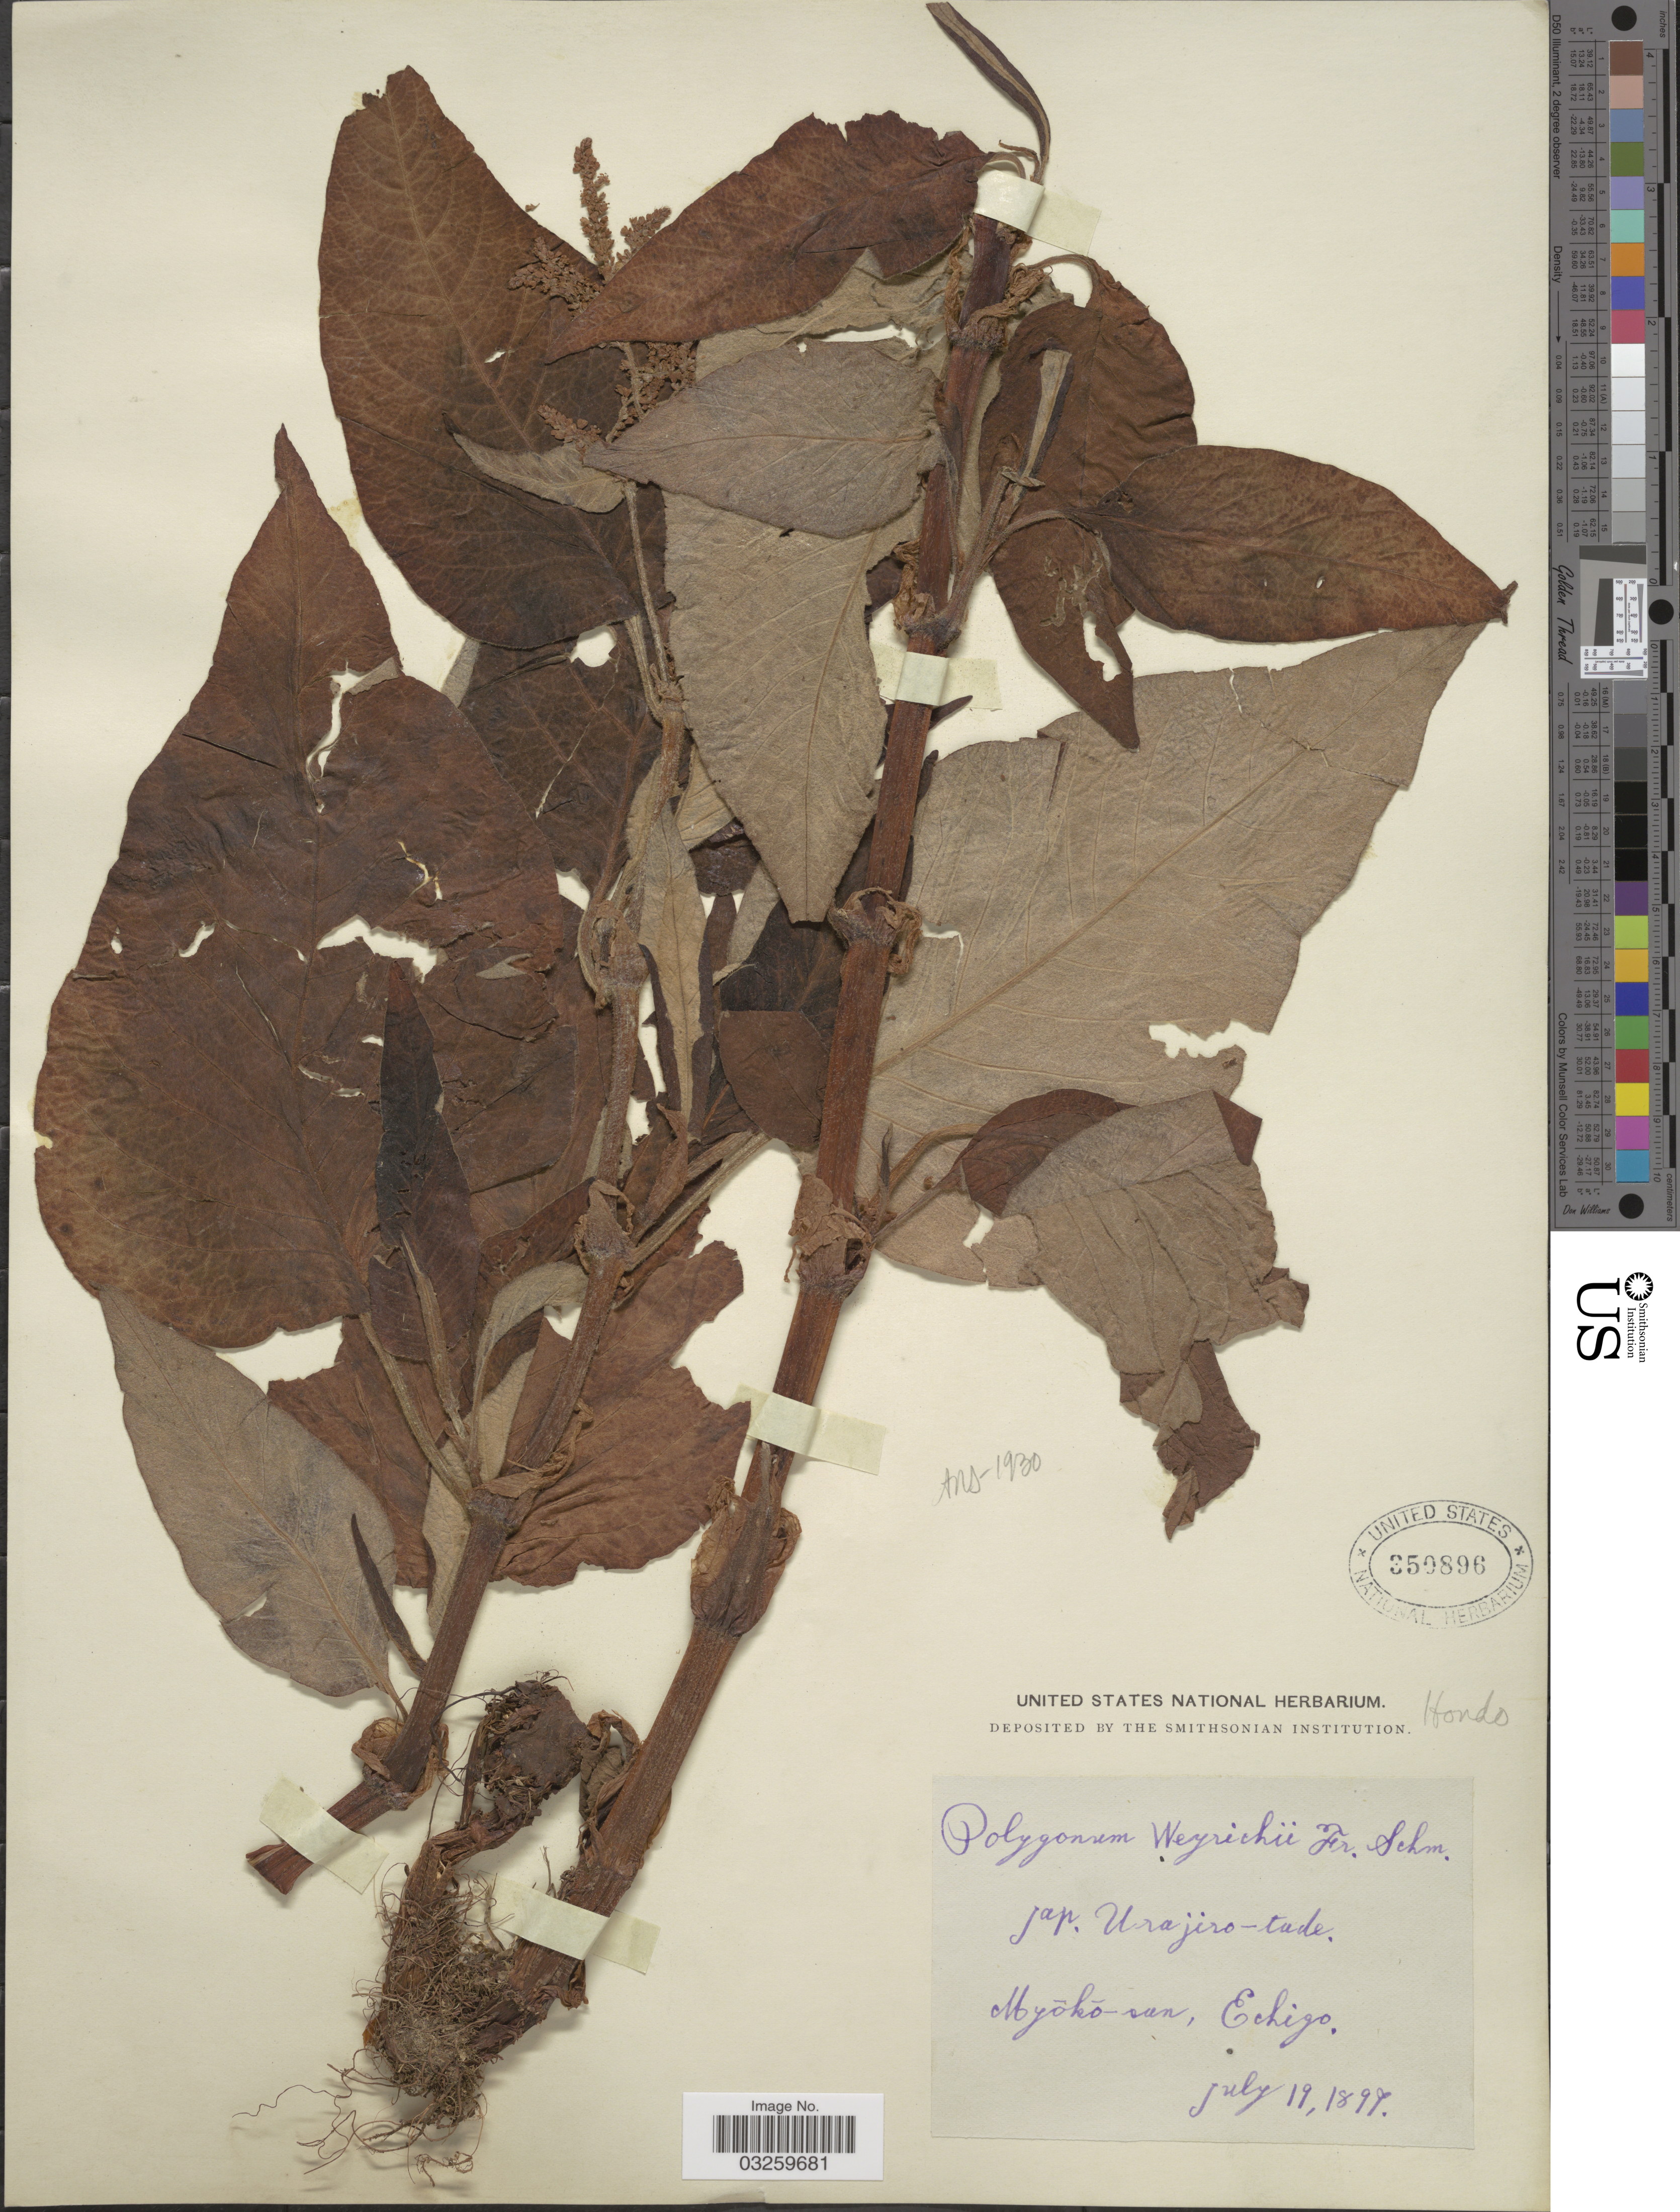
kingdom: Plantae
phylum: Tracheophyta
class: Magnoliopsida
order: Caryophyllales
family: Polygonaceae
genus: Koenigia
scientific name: Koenigia weyrichii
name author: (F. Schmidt) T.M. Schust. & Reveal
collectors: ex herb. United States National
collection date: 1897-07-19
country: Japan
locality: Myõko-sun, Echigo. Hondo.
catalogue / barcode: US 350896